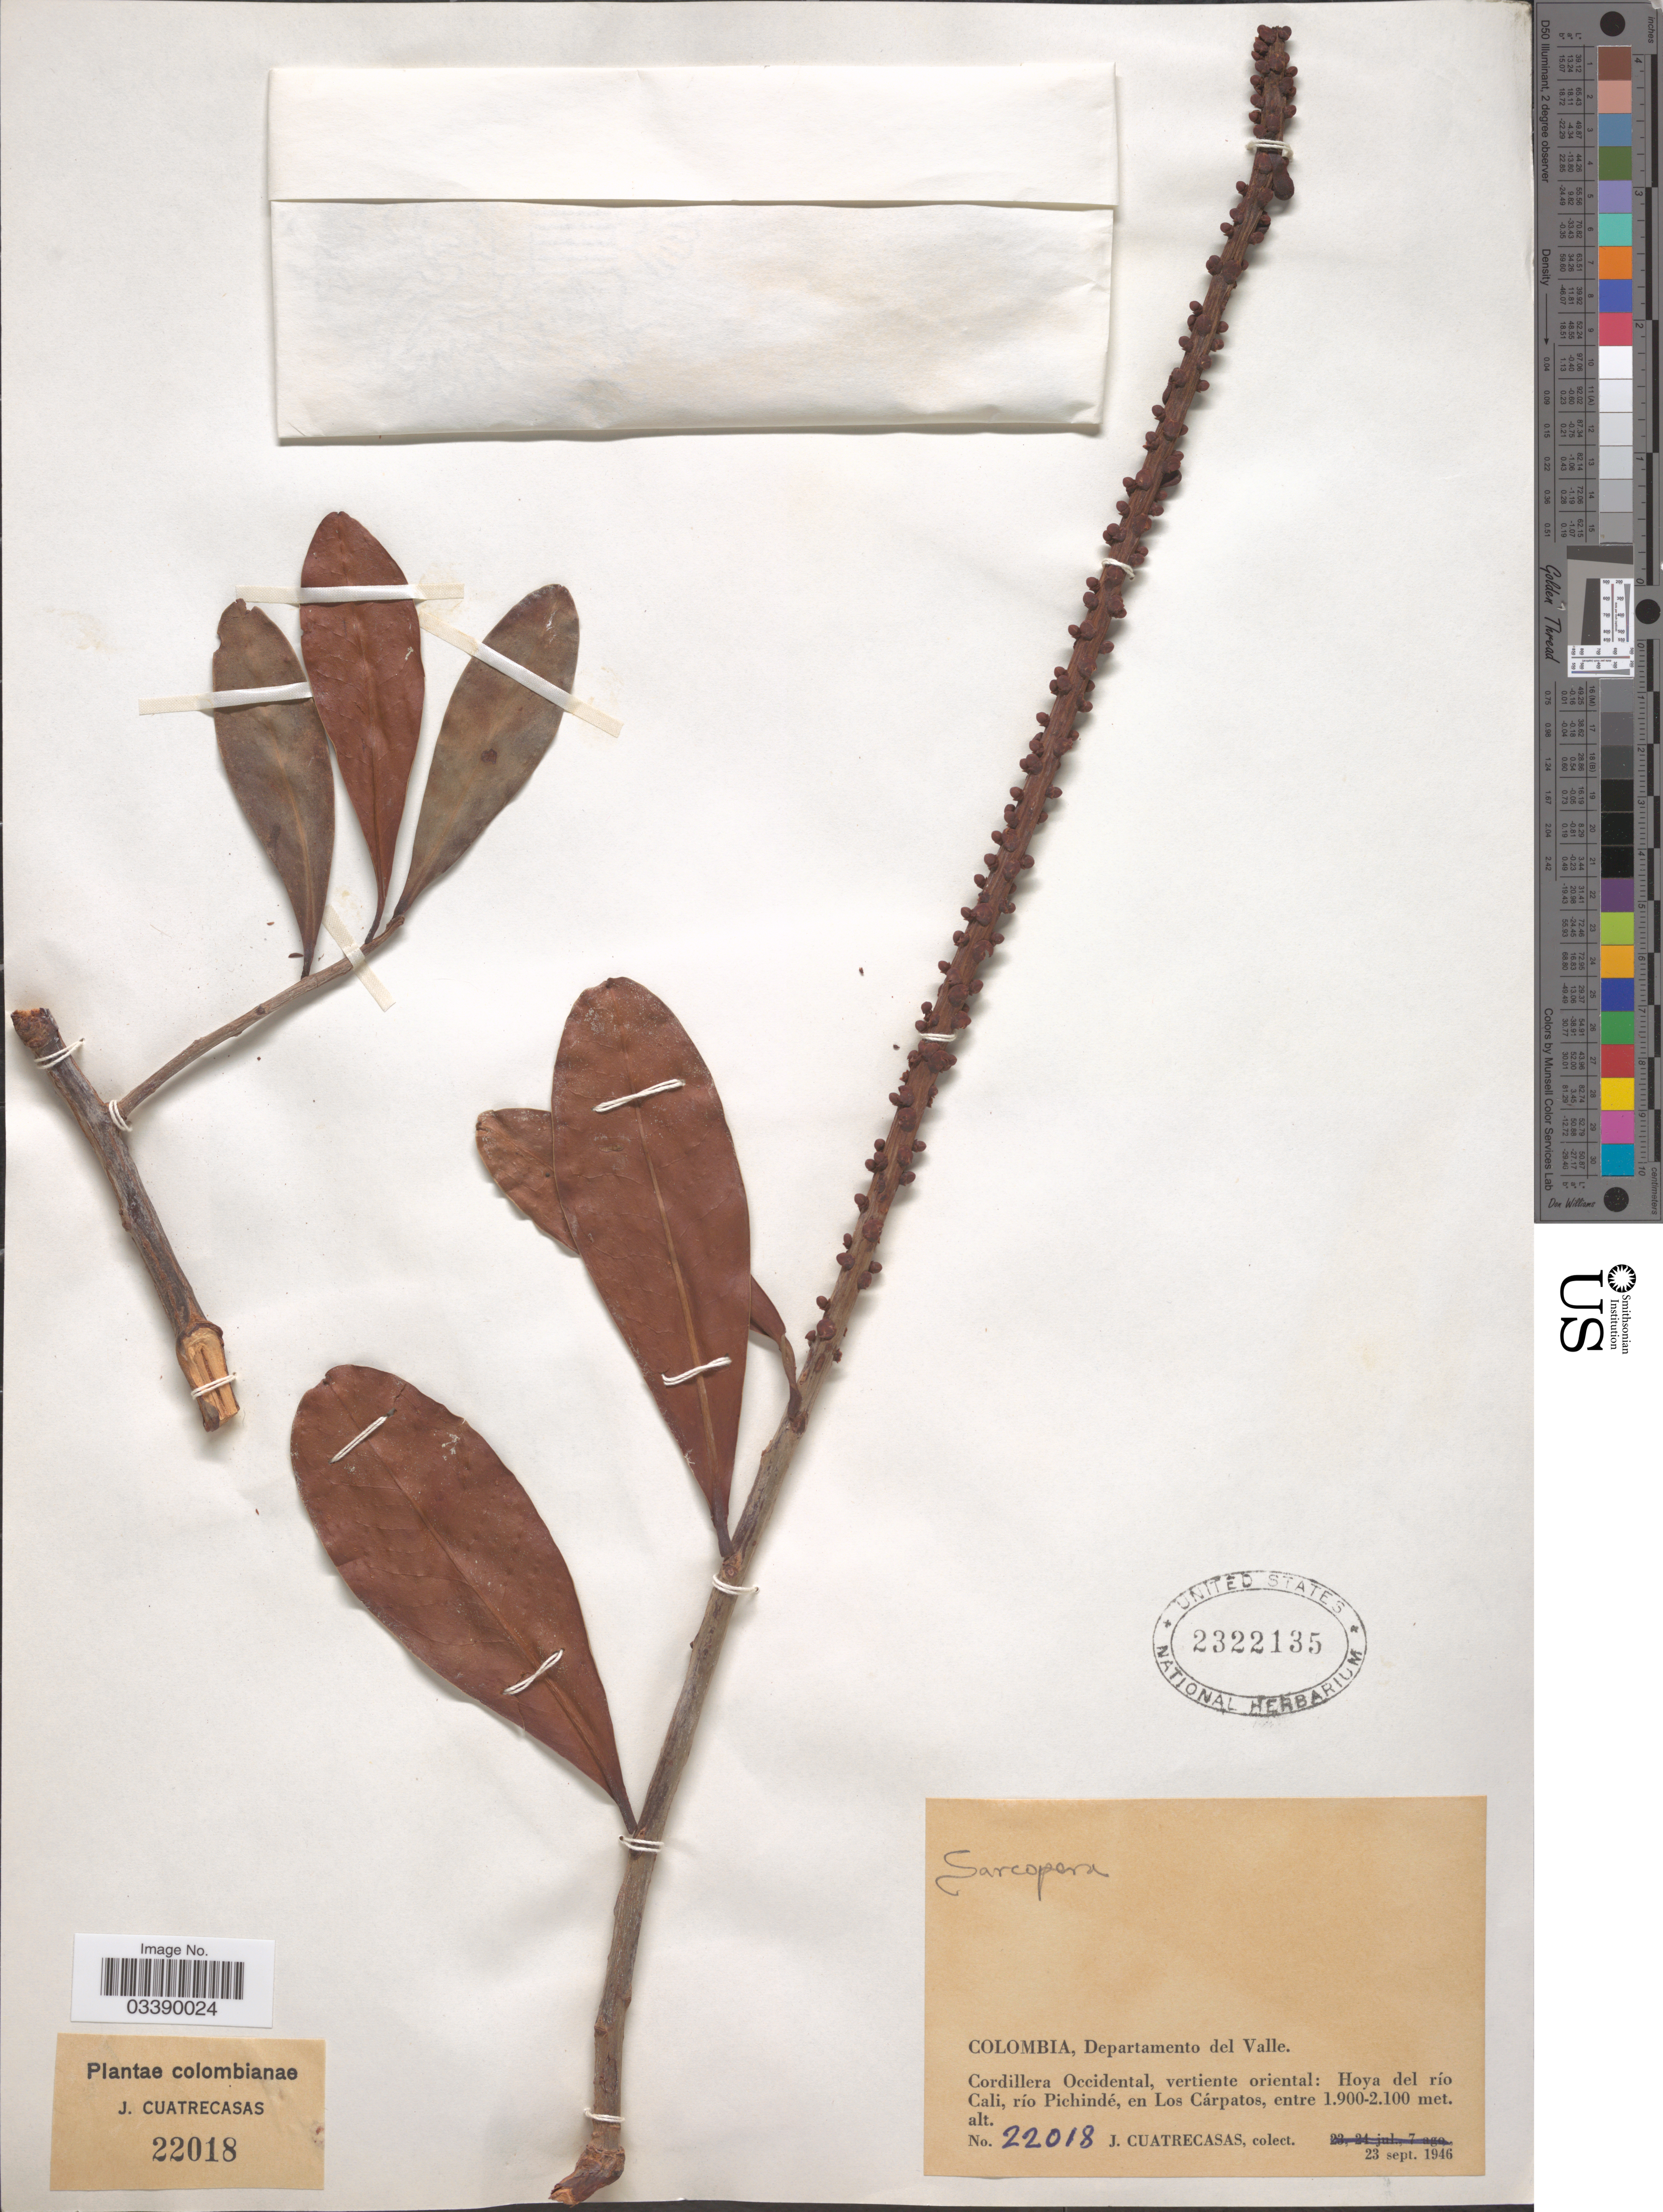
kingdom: Plantae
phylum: Tracheophyta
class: Magnoliopsida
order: Ericales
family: Marcgraviaceae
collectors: J. Cuatrecasas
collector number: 22018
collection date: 1946-09-23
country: Colombia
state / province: Valle del Cauca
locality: Departamento del Valle. Cordillera Occidental, vertiente oriental: Hoya del río Cali, río Pichindé, en Los Cárpatos.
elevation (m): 1900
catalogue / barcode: US 2322135